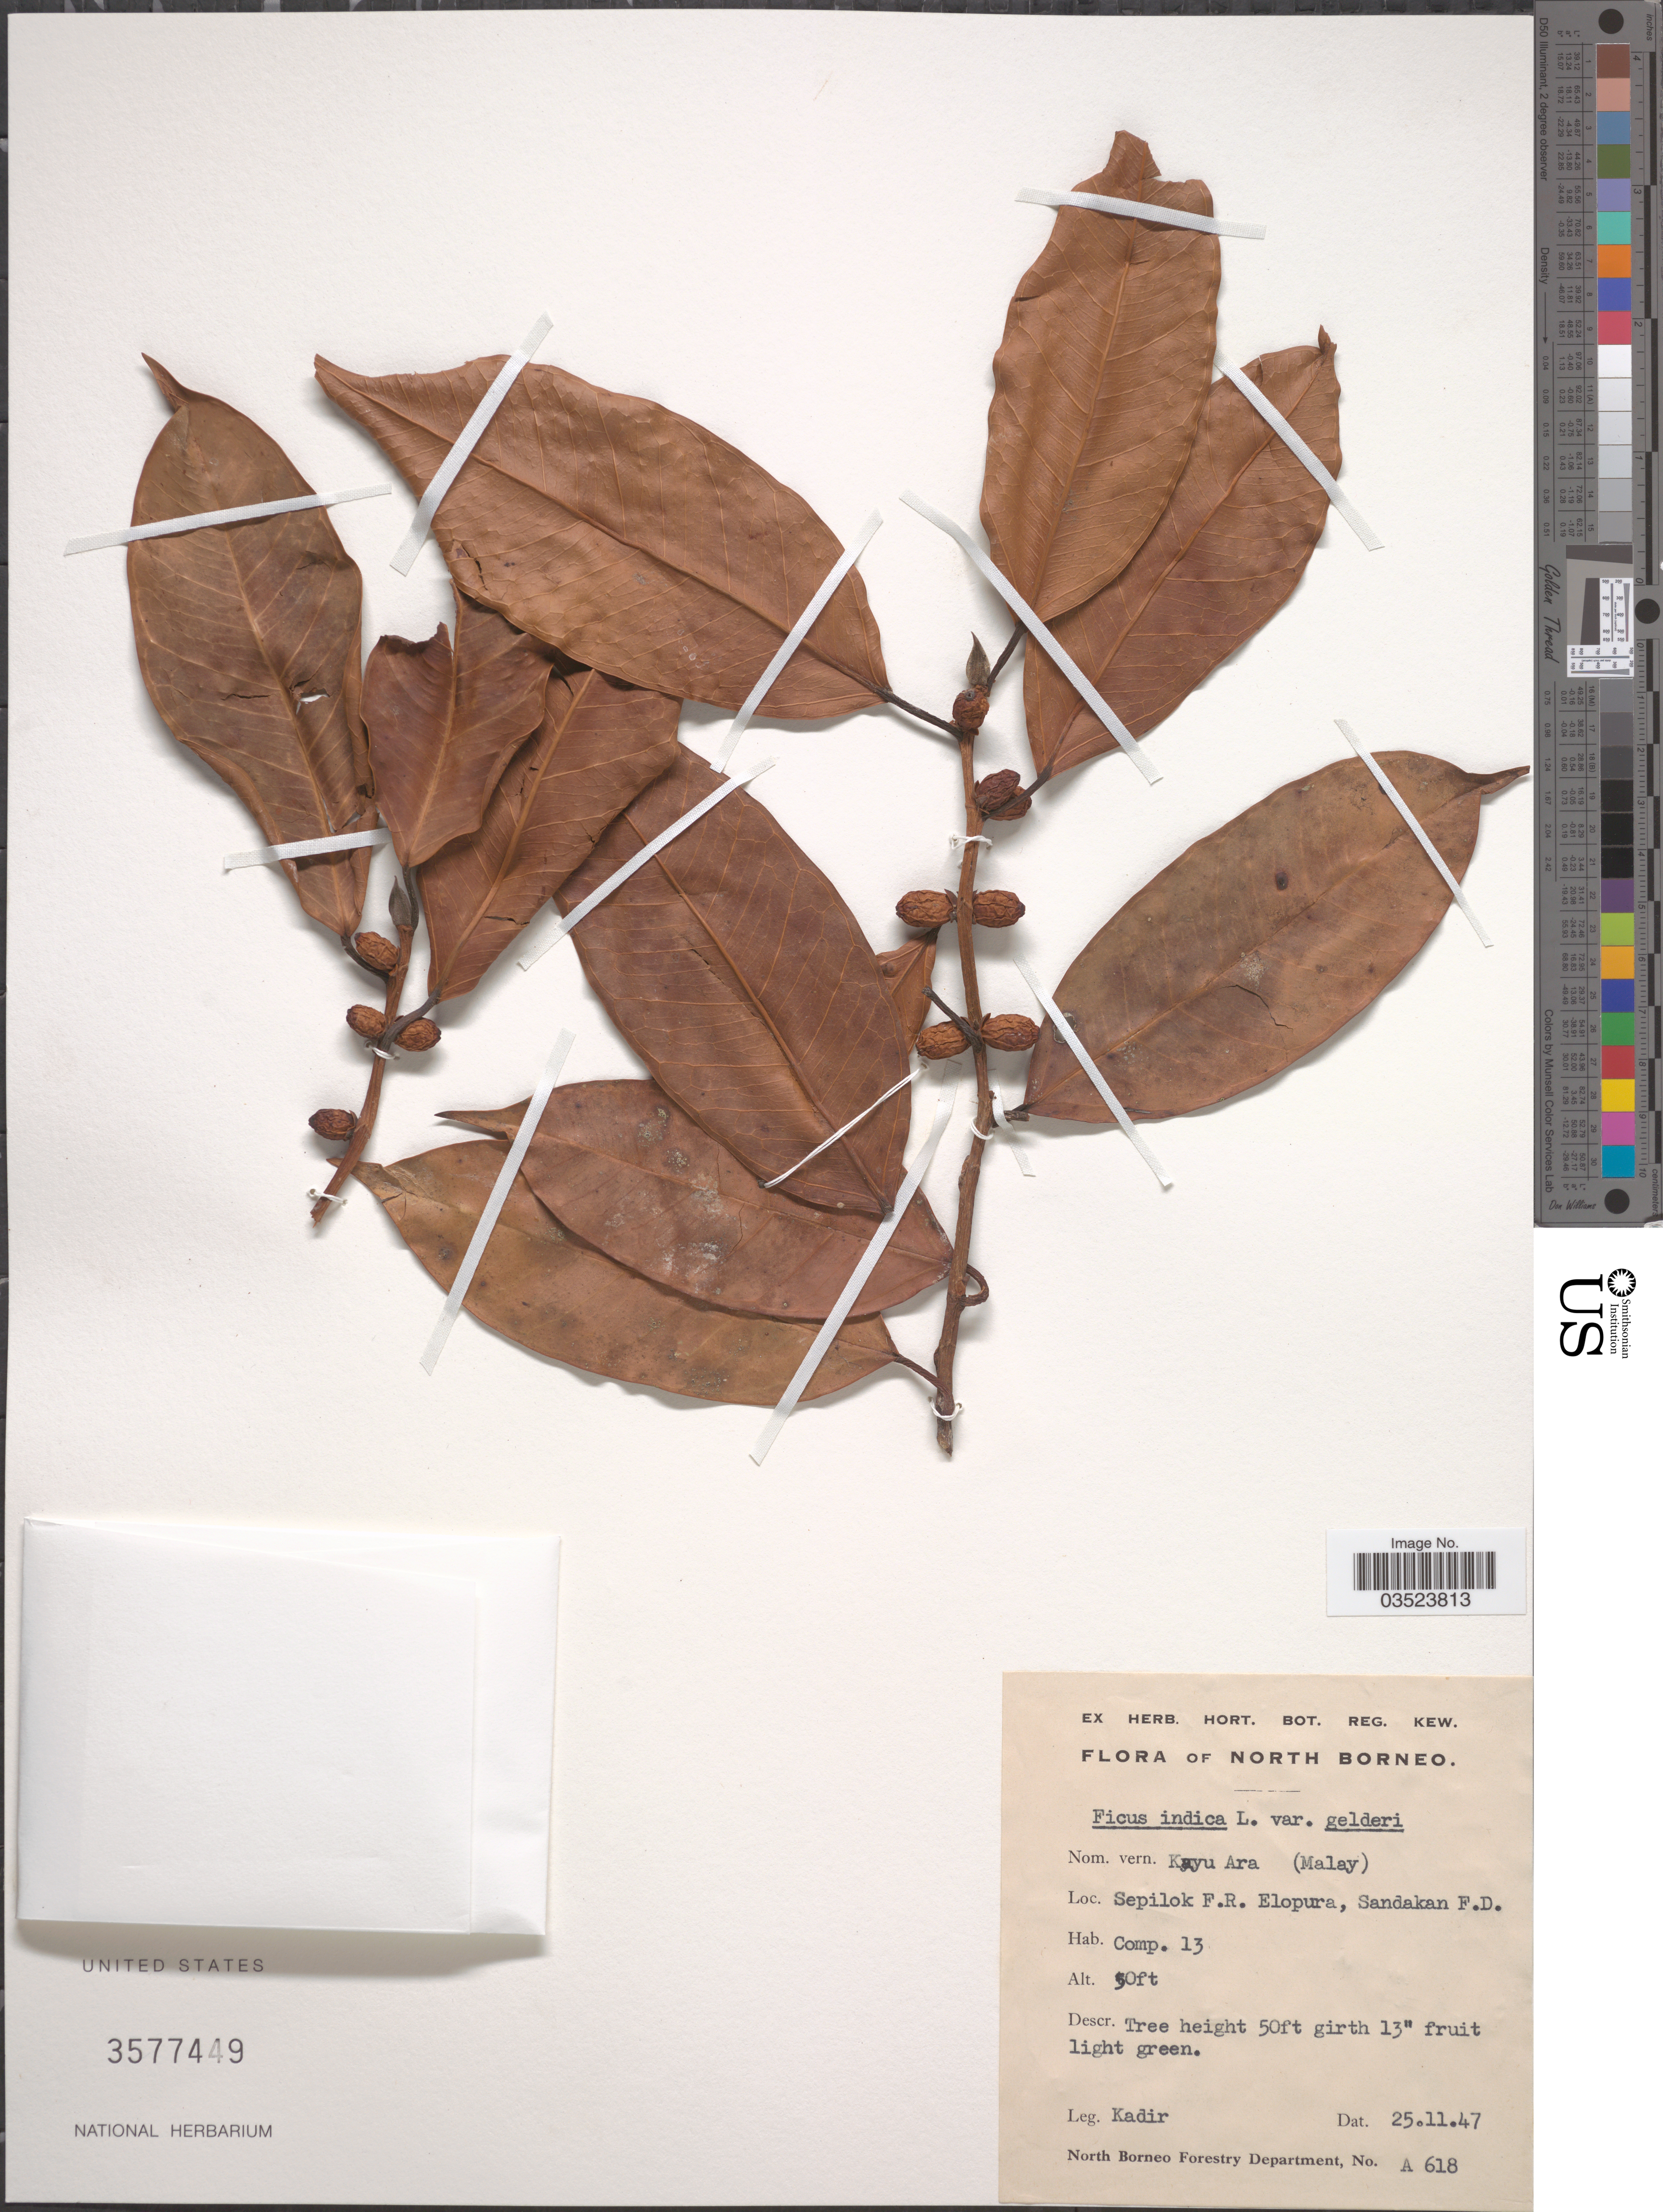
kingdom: Plantae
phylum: Tracheophyta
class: Magnoliopsida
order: Rosales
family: Moraceae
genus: Ficus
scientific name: Ficus indica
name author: L.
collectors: -. Kadir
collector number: A618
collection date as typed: Transcribed d/m/y: 25/11/47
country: Malaysia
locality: North Borneo. Sepilok F.R. Elopura, Sandakan F.D.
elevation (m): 15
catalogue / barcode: US 3577449